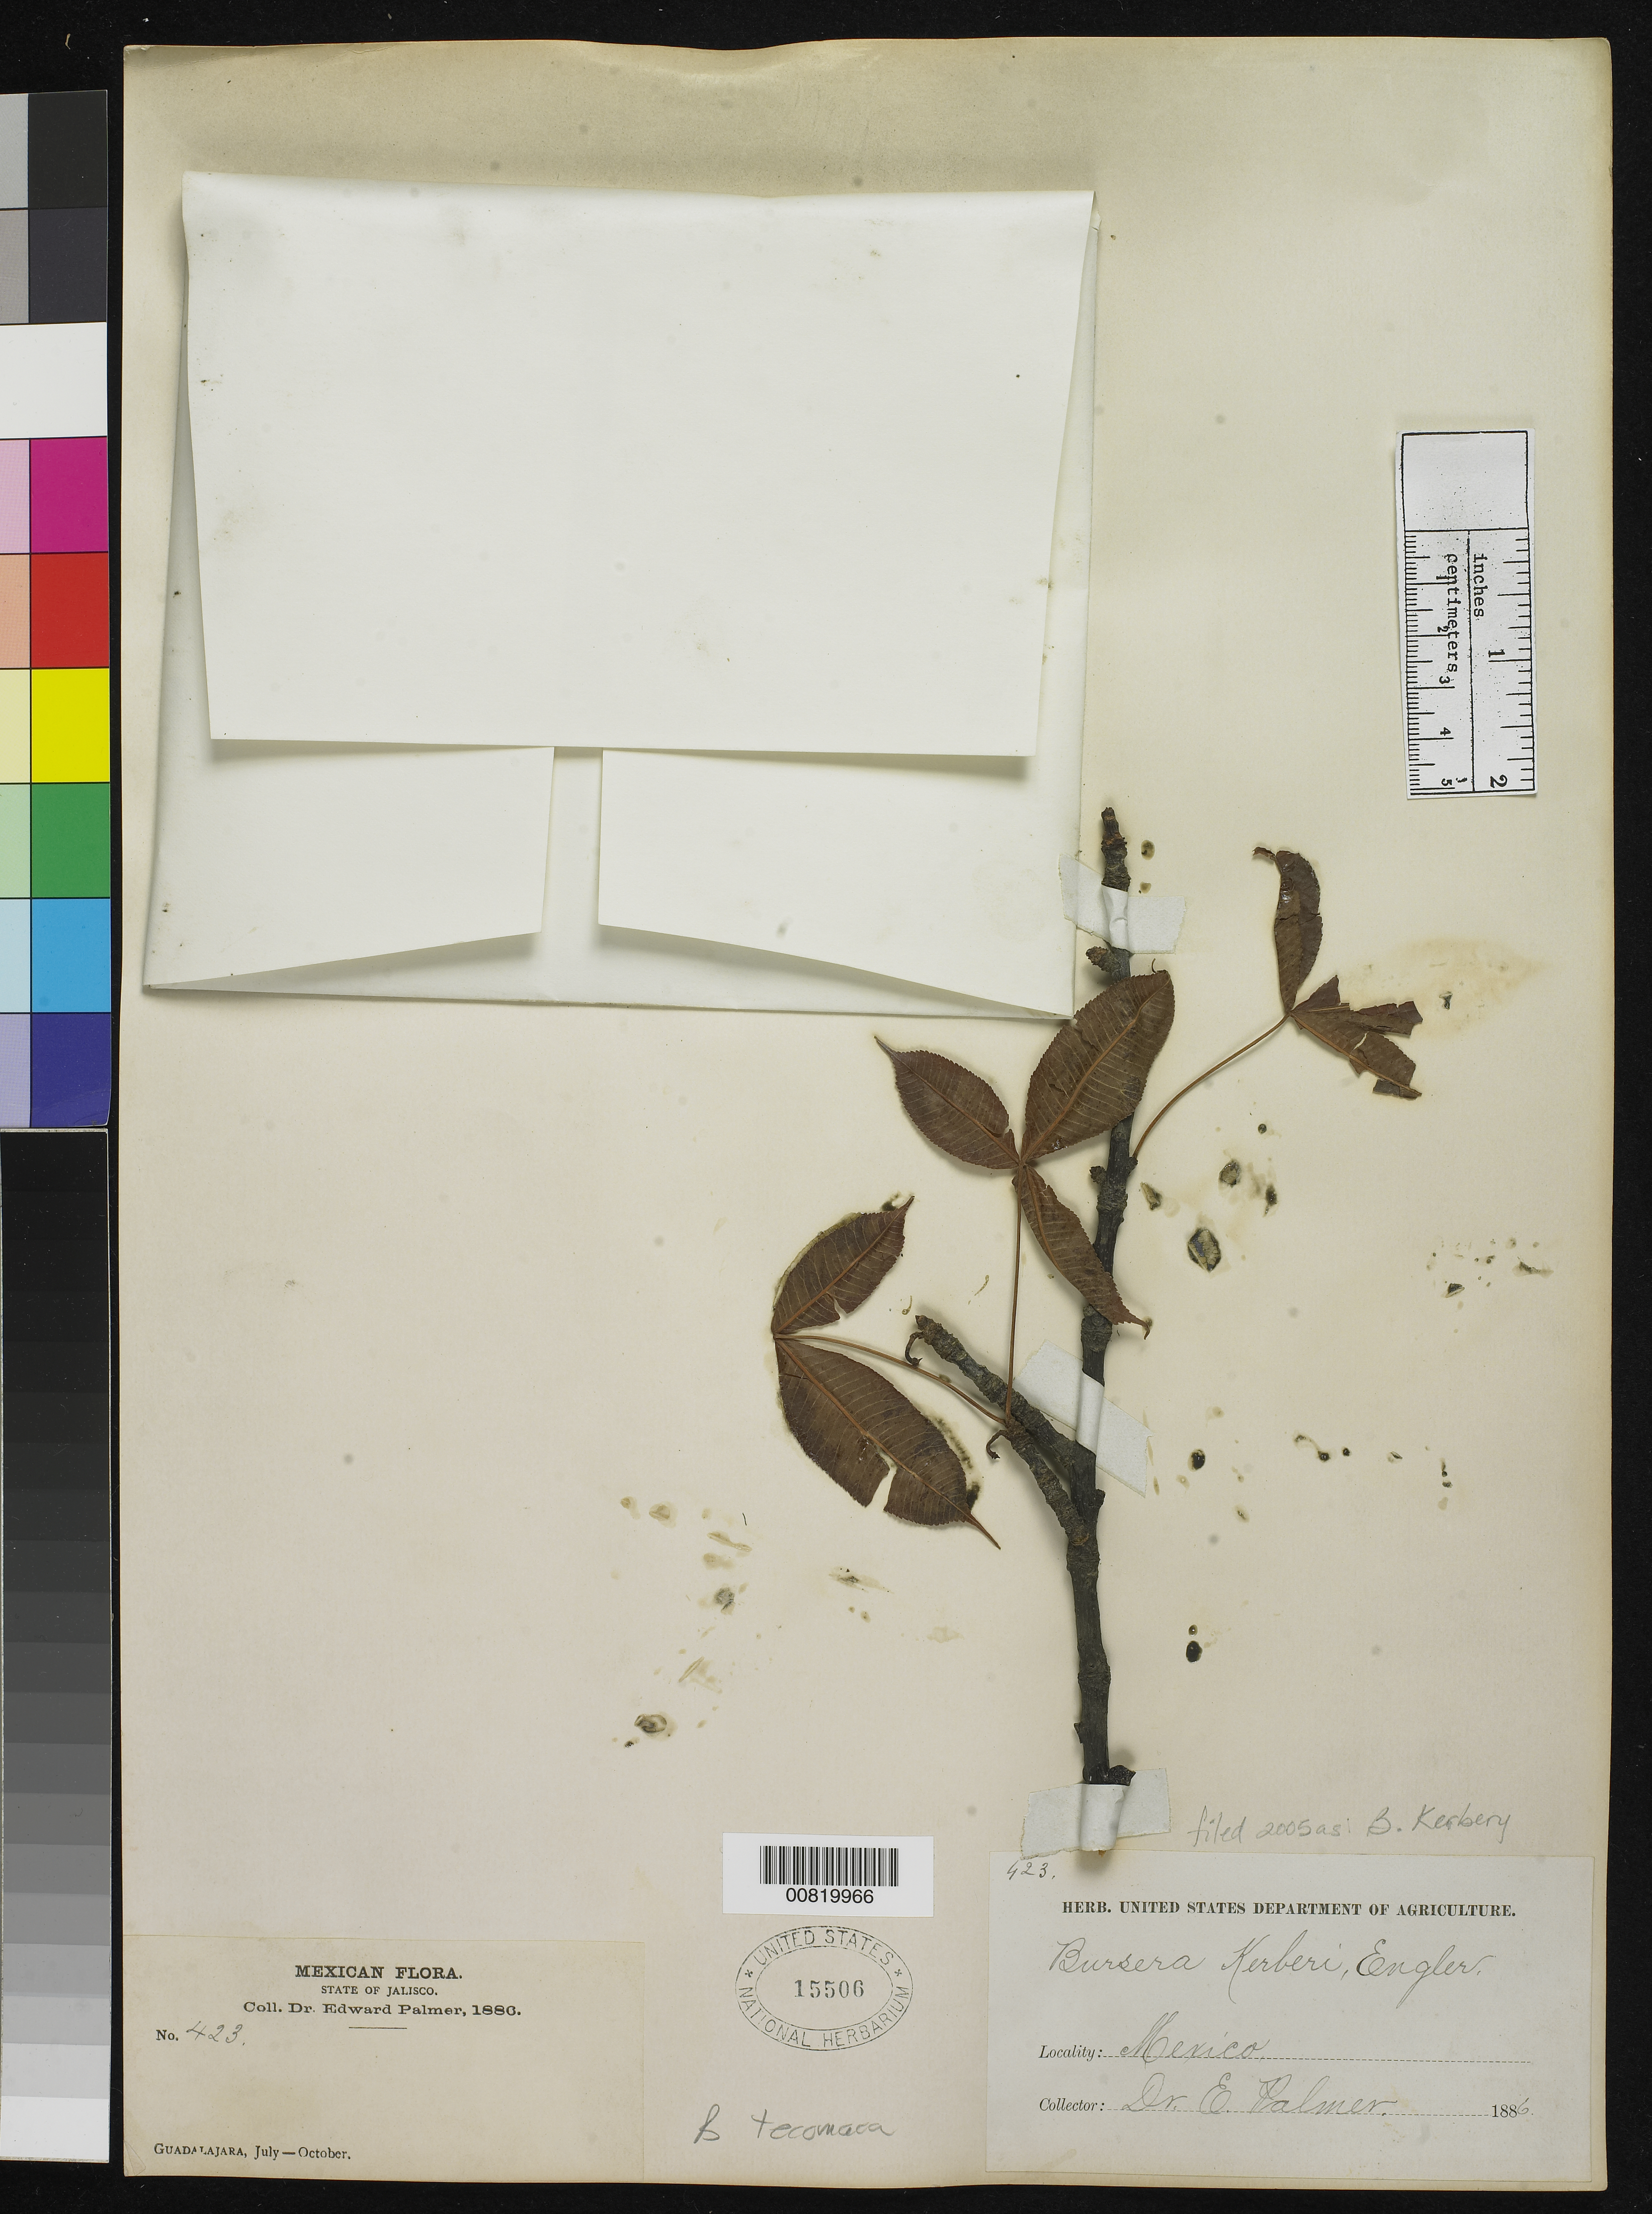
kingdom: Plantae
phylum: Tracheophyta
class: Magnoliopsida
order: Sapindales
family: Burseraceae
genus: Bursera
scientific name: Bursera kerberi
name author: Engl.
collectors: E. Palmer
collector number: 423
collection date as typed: Jul 1886 to -- Oct 1886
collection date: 1886-07/1886-10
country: Mexico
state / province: Jalisco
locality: Guadalajara, Jalisco.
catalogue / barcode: US 15506